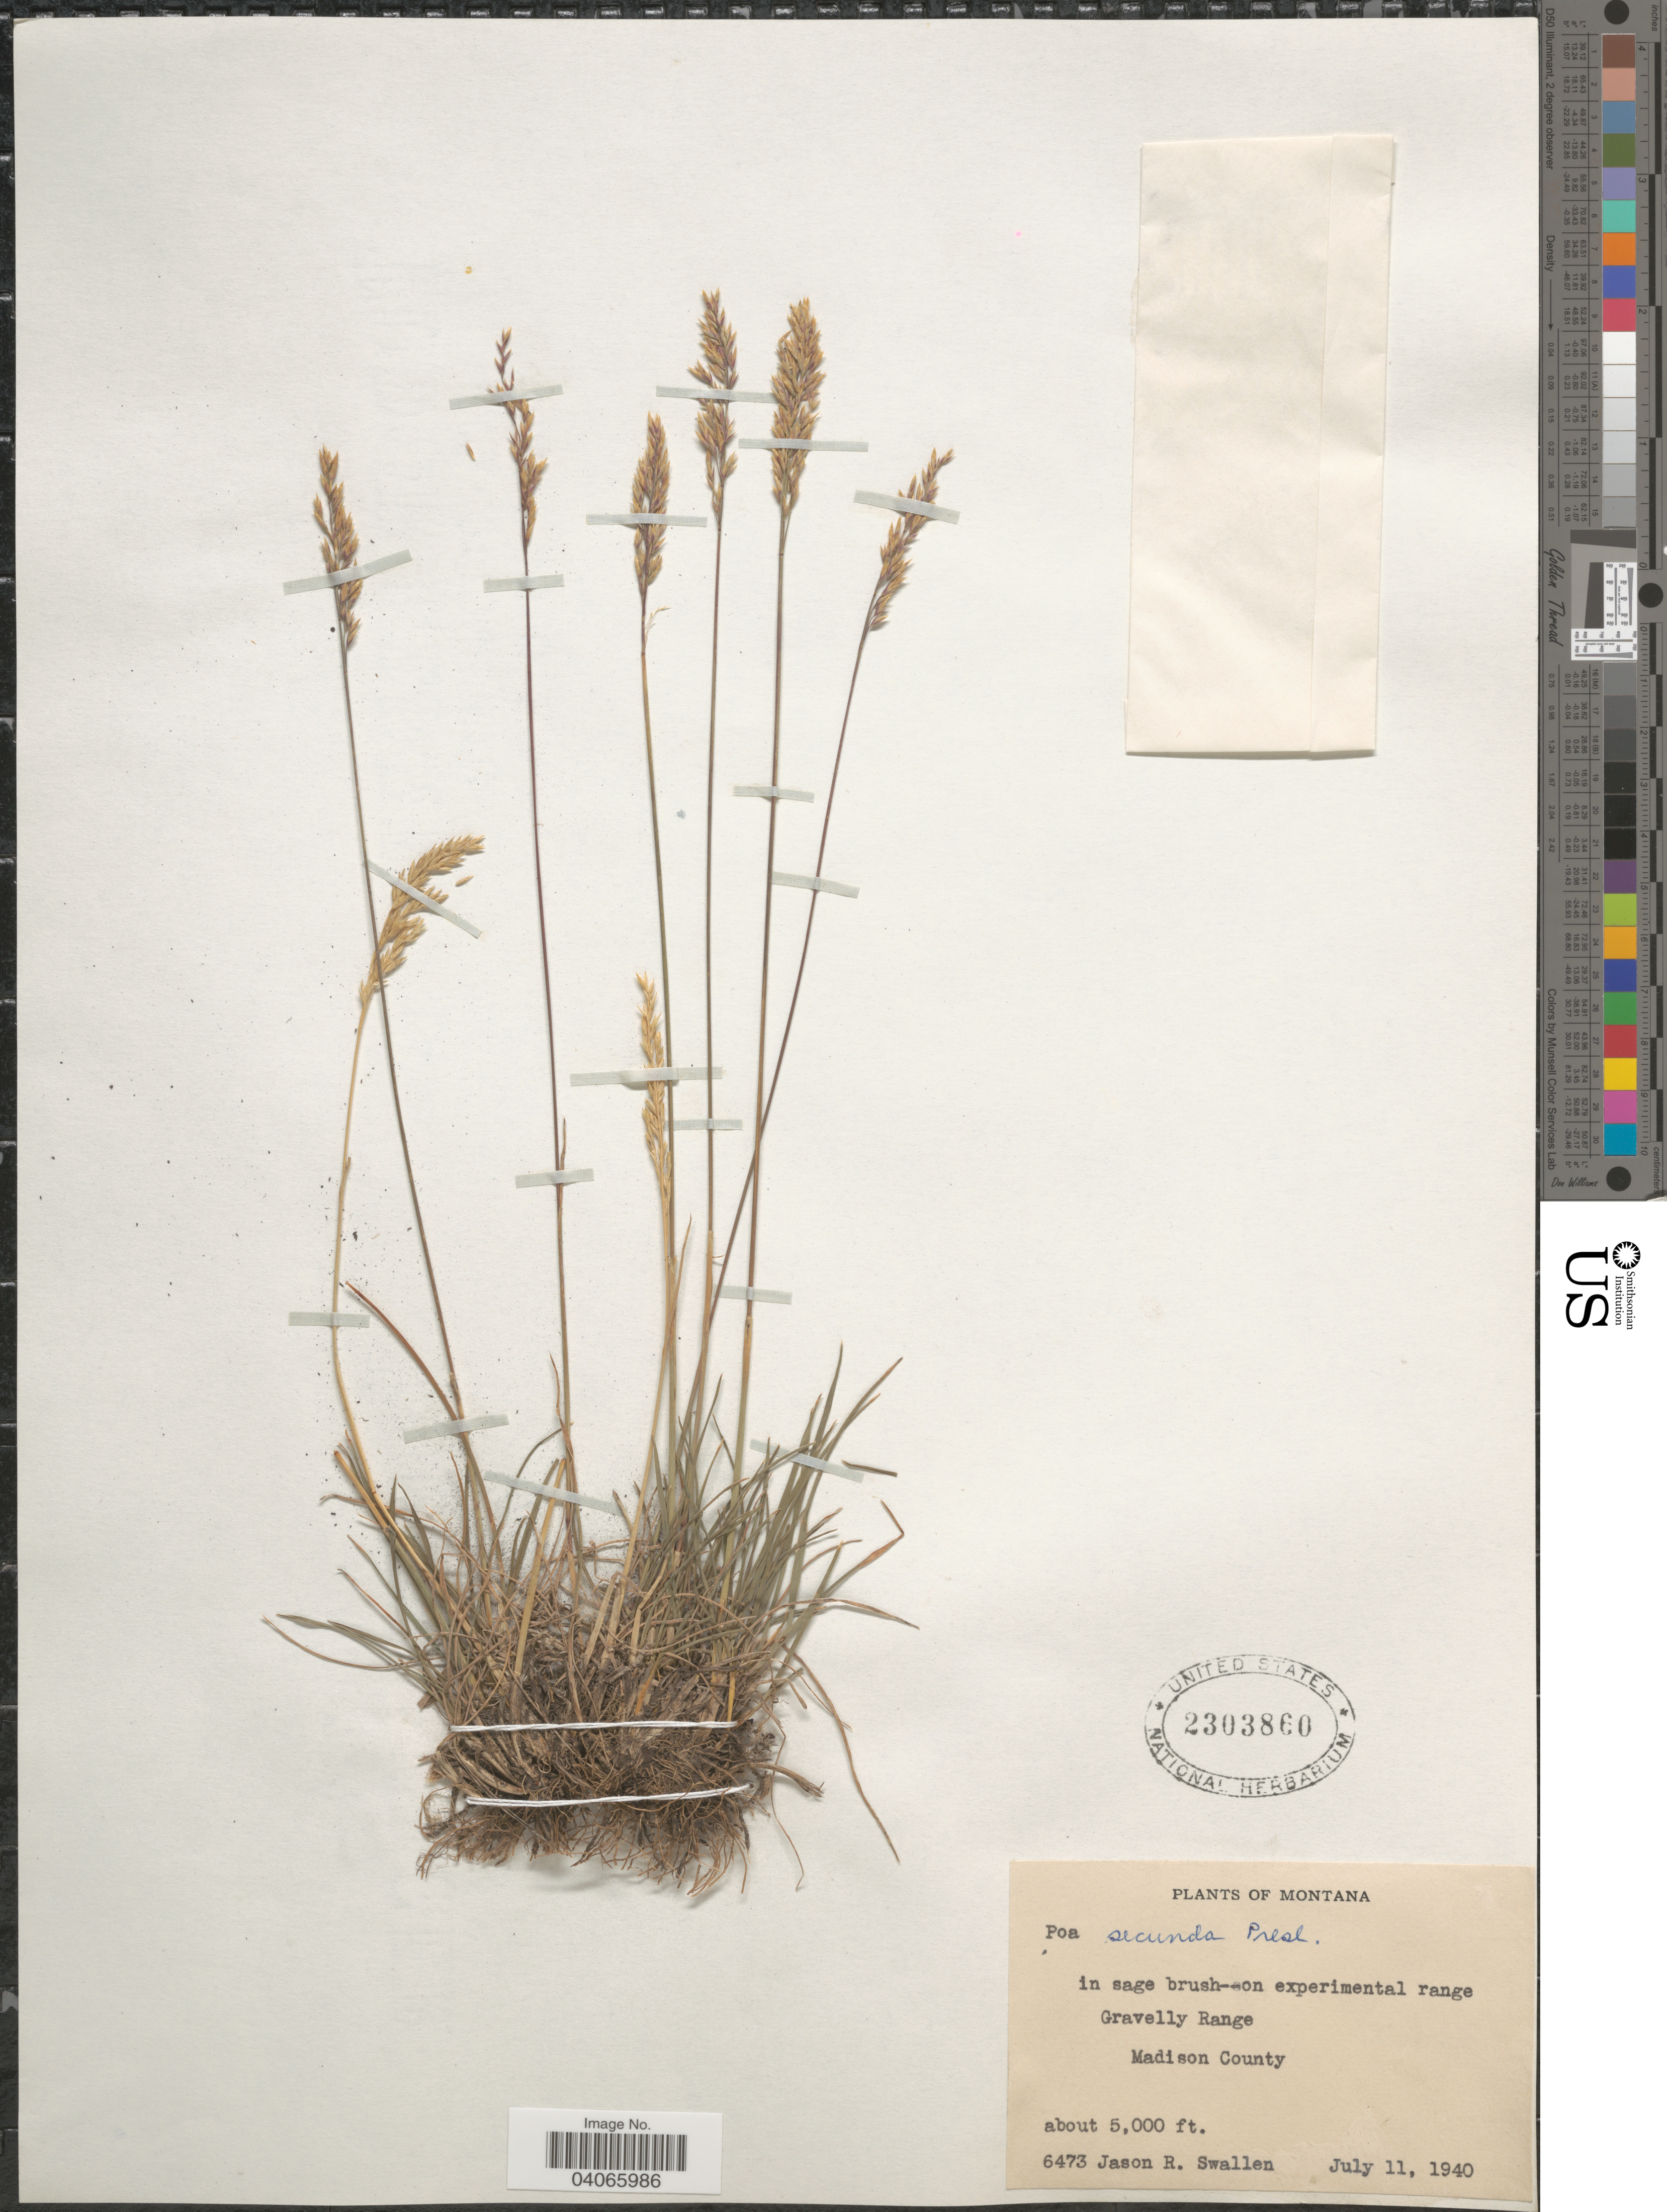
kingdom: Plantae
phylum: Tracheophyta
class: Liliopsida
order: Poales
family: Poaceae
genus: Poa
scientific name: Poa secunda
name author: J. Presl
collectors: J. R. Swallen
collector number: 6473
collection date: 1940-07-11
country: United States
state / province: Montana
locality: On experimental range. Gravelly Range. Madison County.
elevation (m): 1524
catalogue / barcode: US 2303860